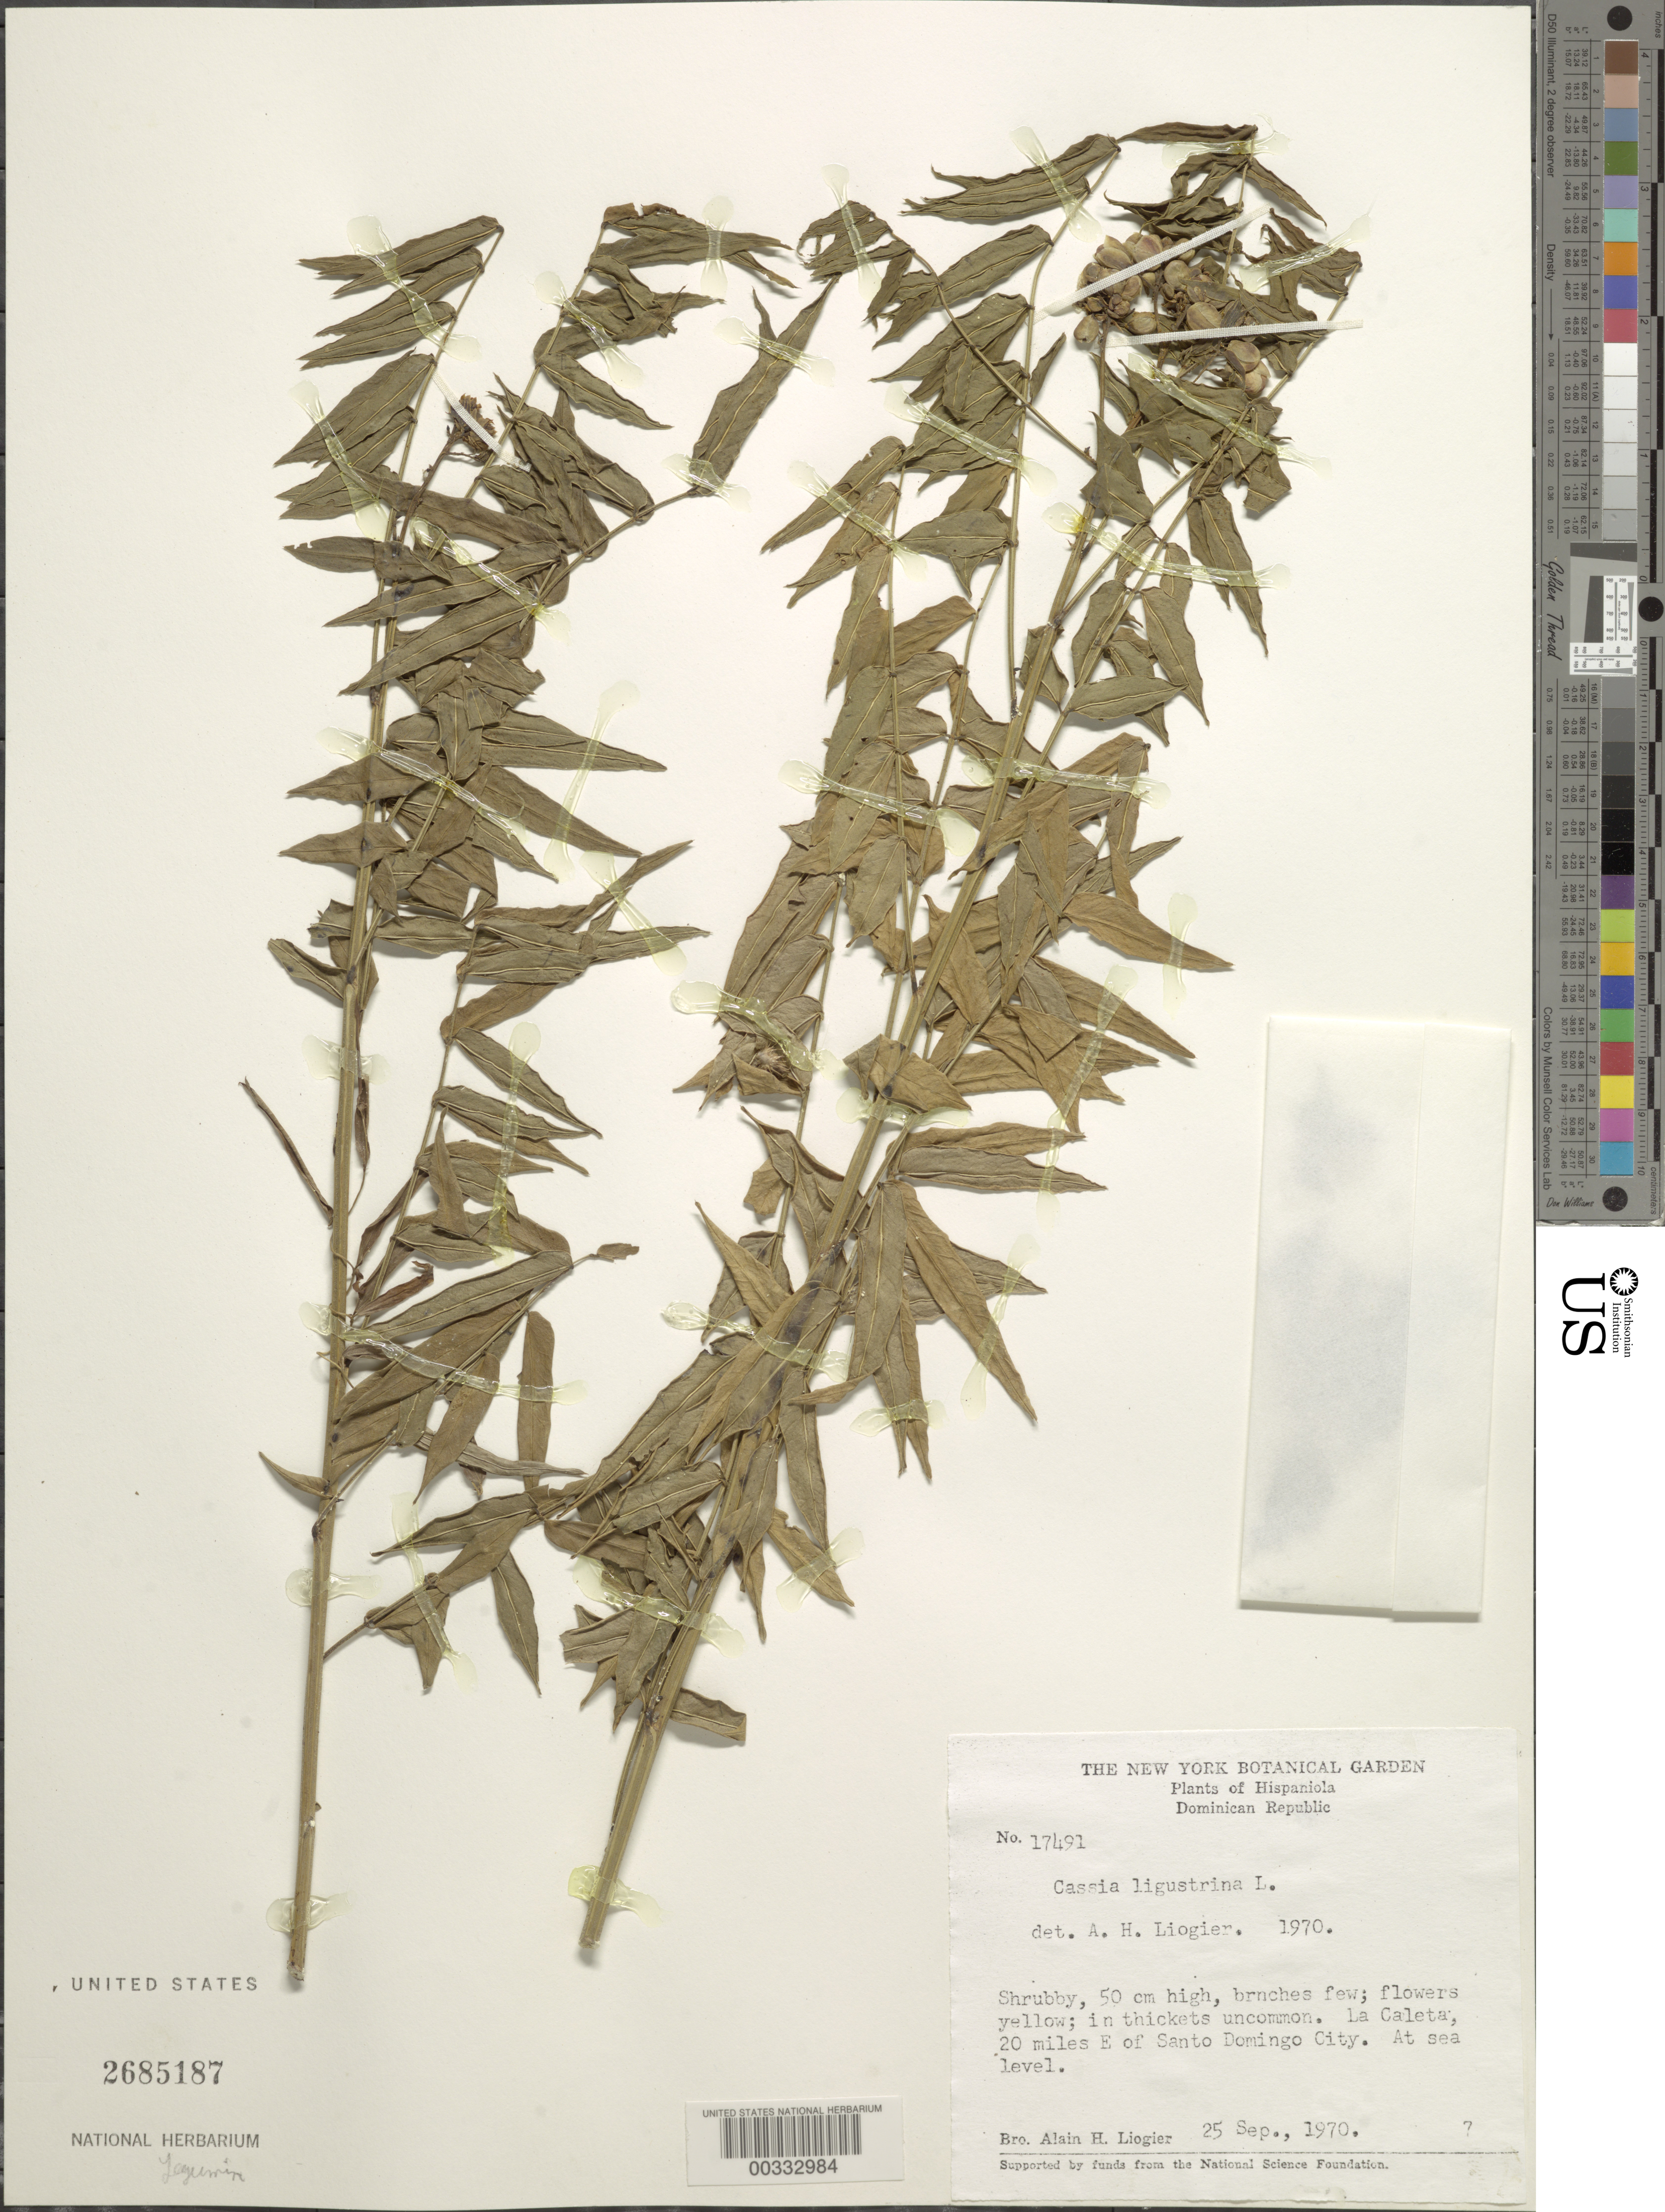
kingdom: Plantae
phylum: Tracheophyta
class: Magnoliopsida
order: Fabales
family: Fabaceae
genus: Senna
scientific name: Senna ligustrina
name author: (L.) H.S. Irwin & Barneby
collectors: A. H. Liogier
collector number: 17491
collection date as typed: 25 Sep 1970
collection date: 1970-09-25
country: Dominican Republic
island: Hispaniola Island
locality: La caleta, 20 mi e of santo domingo city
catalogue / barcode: US 2685187